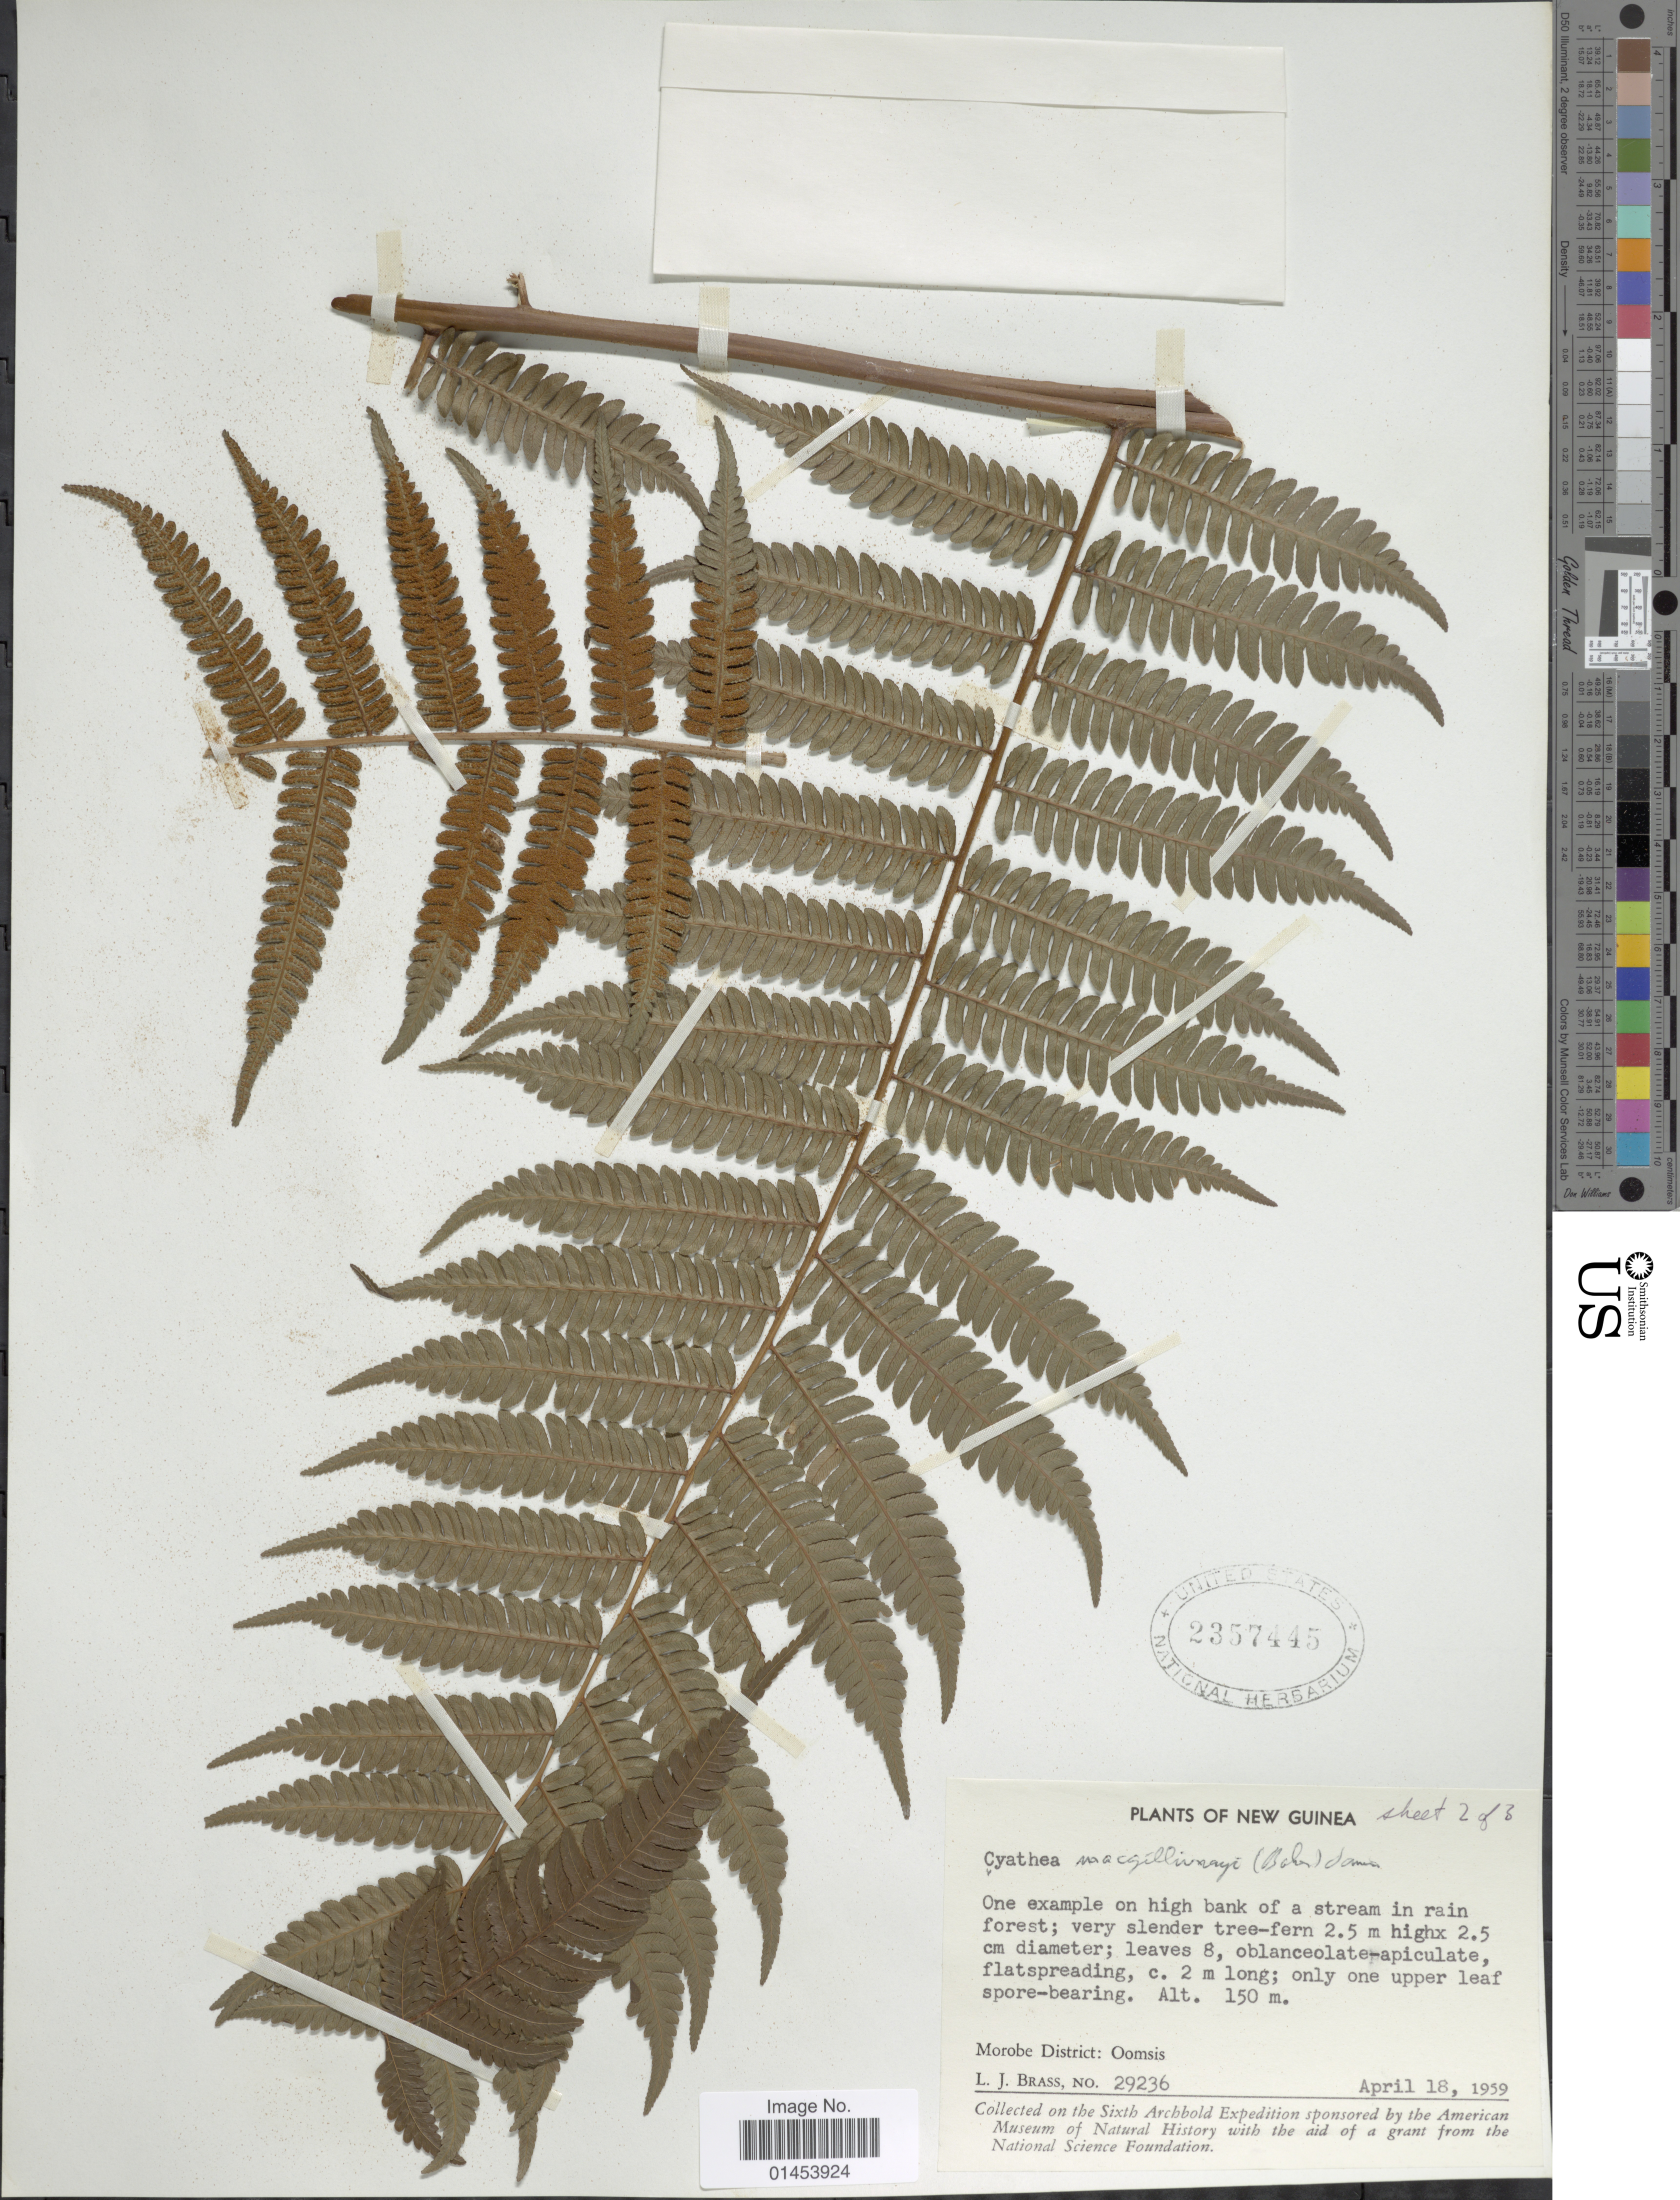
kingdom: Plantae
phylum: Tracheophyta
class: Polypodiopsida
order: Cyatheales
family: Cyatheaceae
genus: Cyathea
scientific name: Cyathea macgillivrayi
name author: (Baker) Domin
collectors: L. J. Brass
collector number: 29236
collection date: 1959-04-18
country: Papua New Guinea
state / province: Morobe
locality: New Guinea. Morobe Disitrict: Oomsis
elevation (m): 150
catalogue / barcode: US 2357445